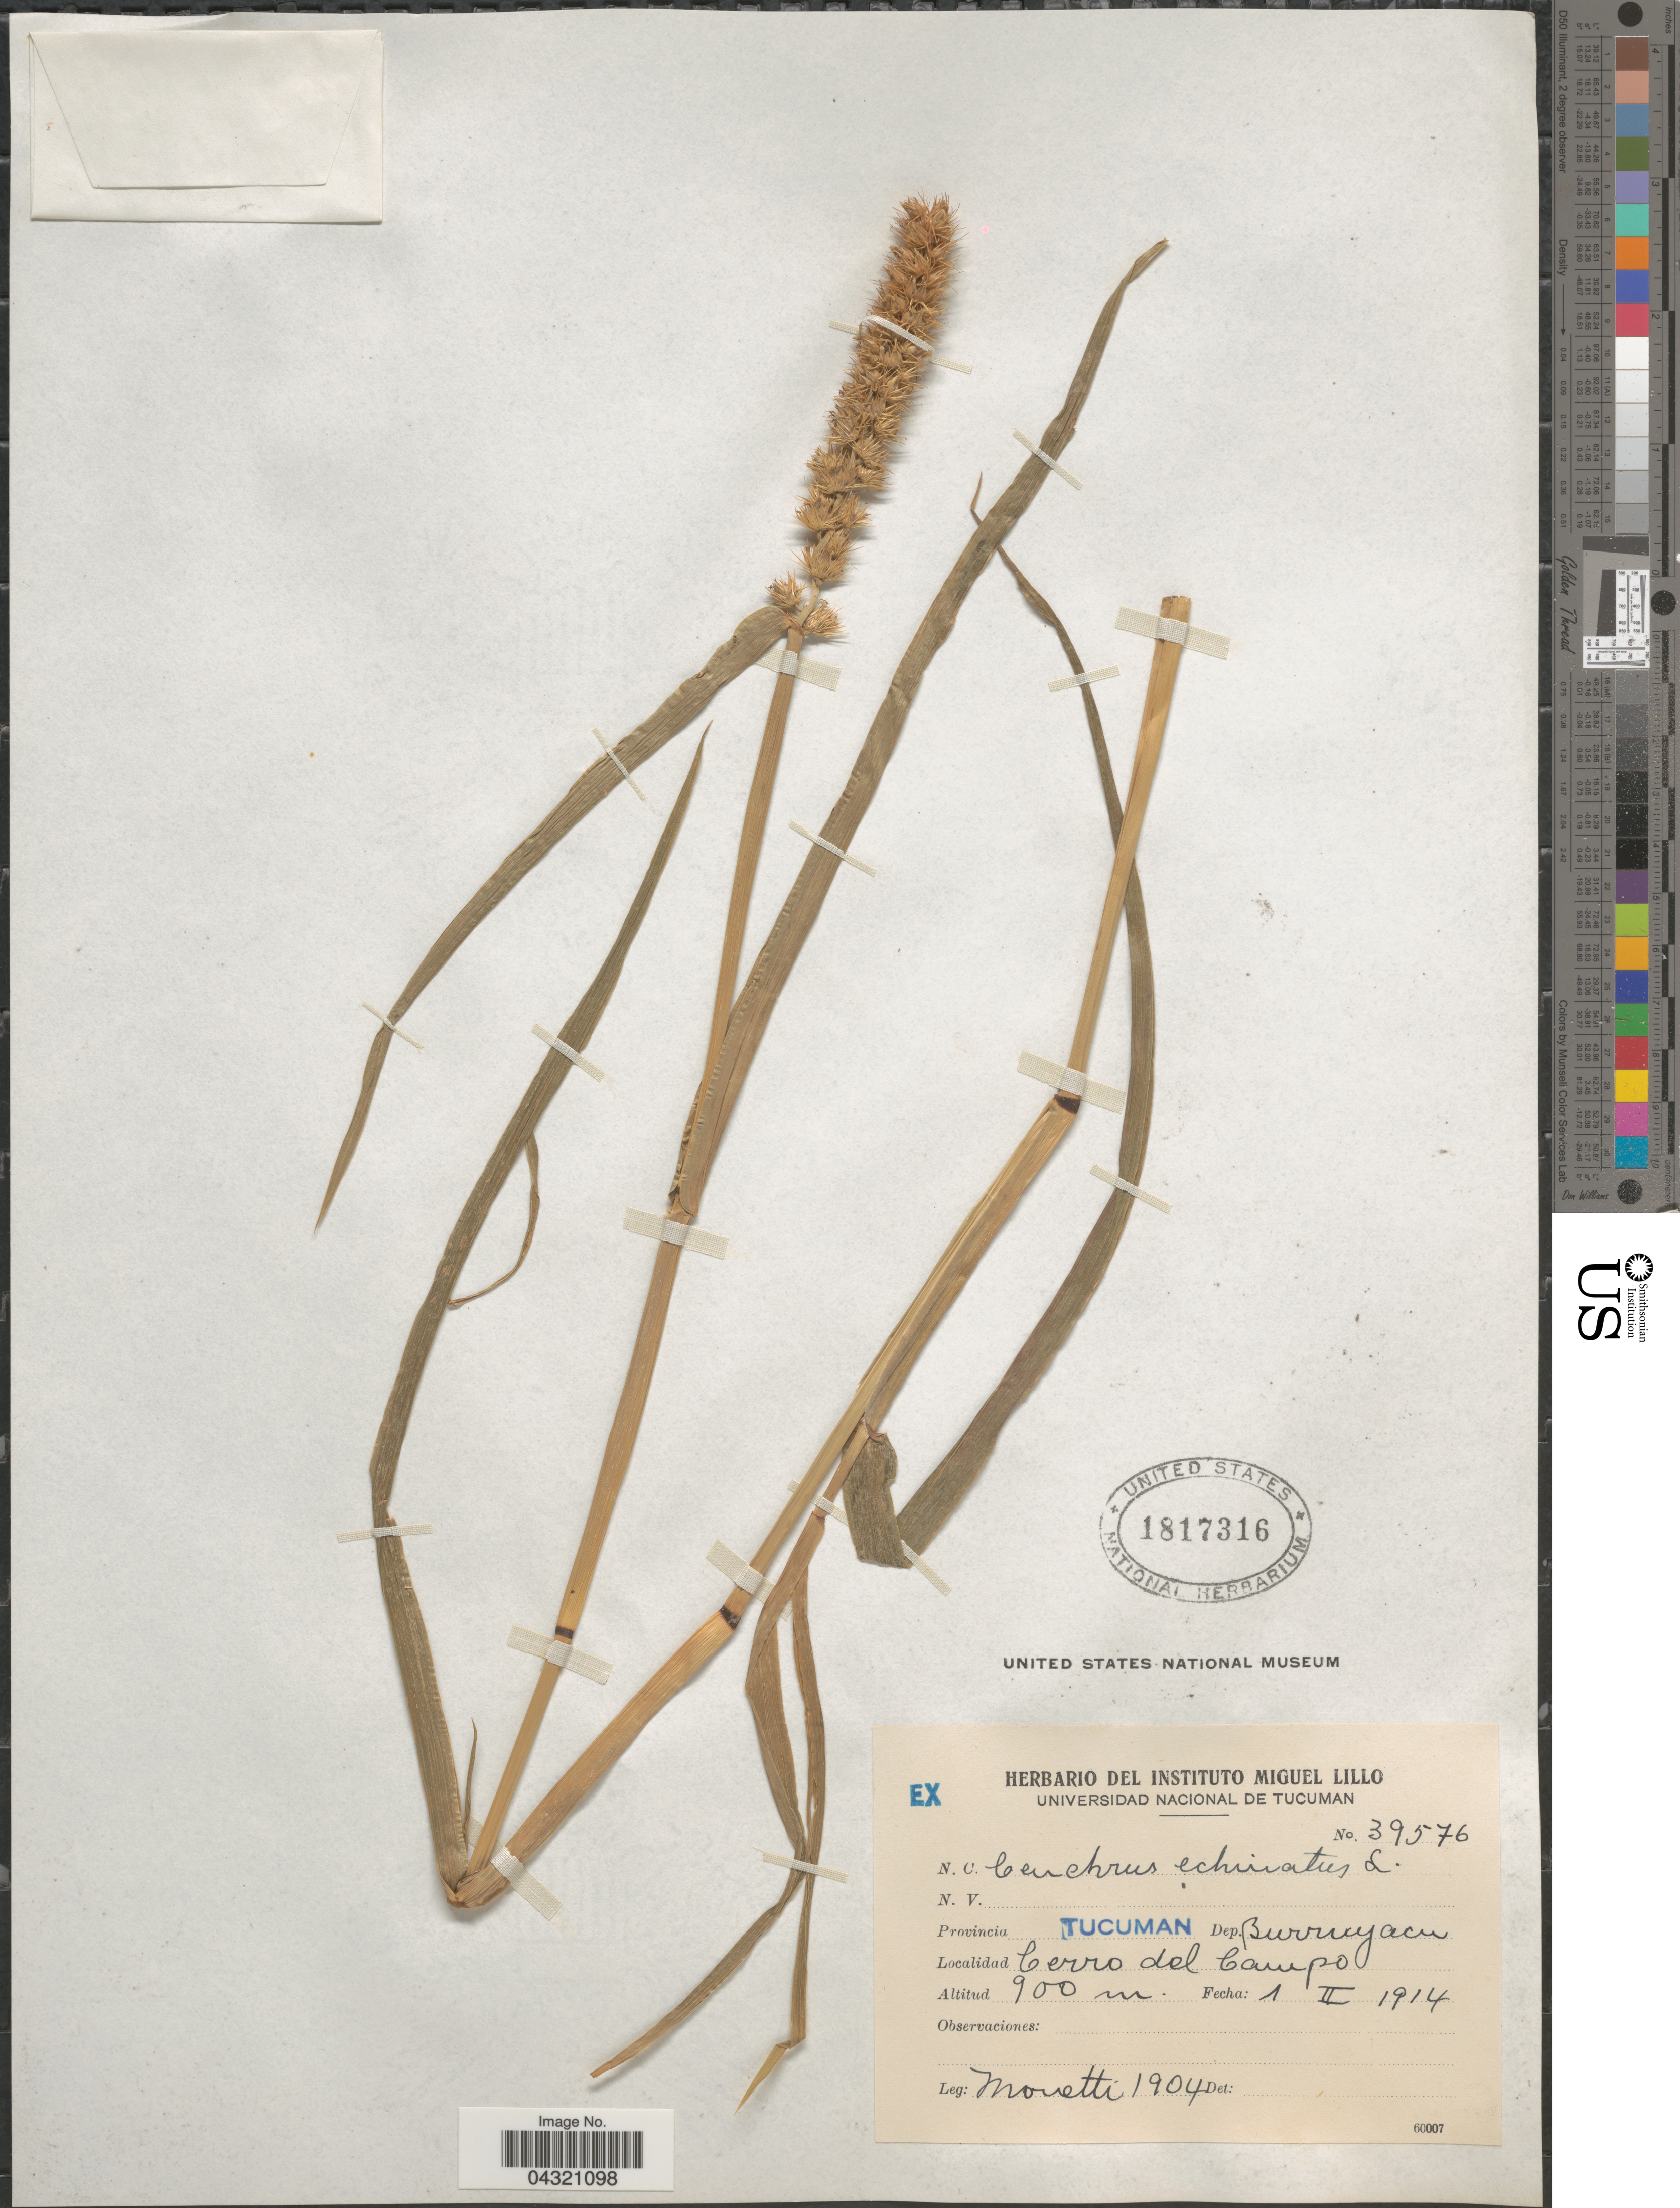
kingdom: Plantae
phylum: Tracheophyta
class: Liliopsida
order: Poales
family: Poaceae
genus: Cenchrus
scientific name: Cenchrus echinatus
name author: L.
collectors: Monetti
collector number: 1904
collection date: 1914-02-01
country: Argentina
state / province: Tucuman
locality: Dep. Burruyacu. Cerro del Campo.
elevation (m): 900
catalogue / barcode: US 1817316